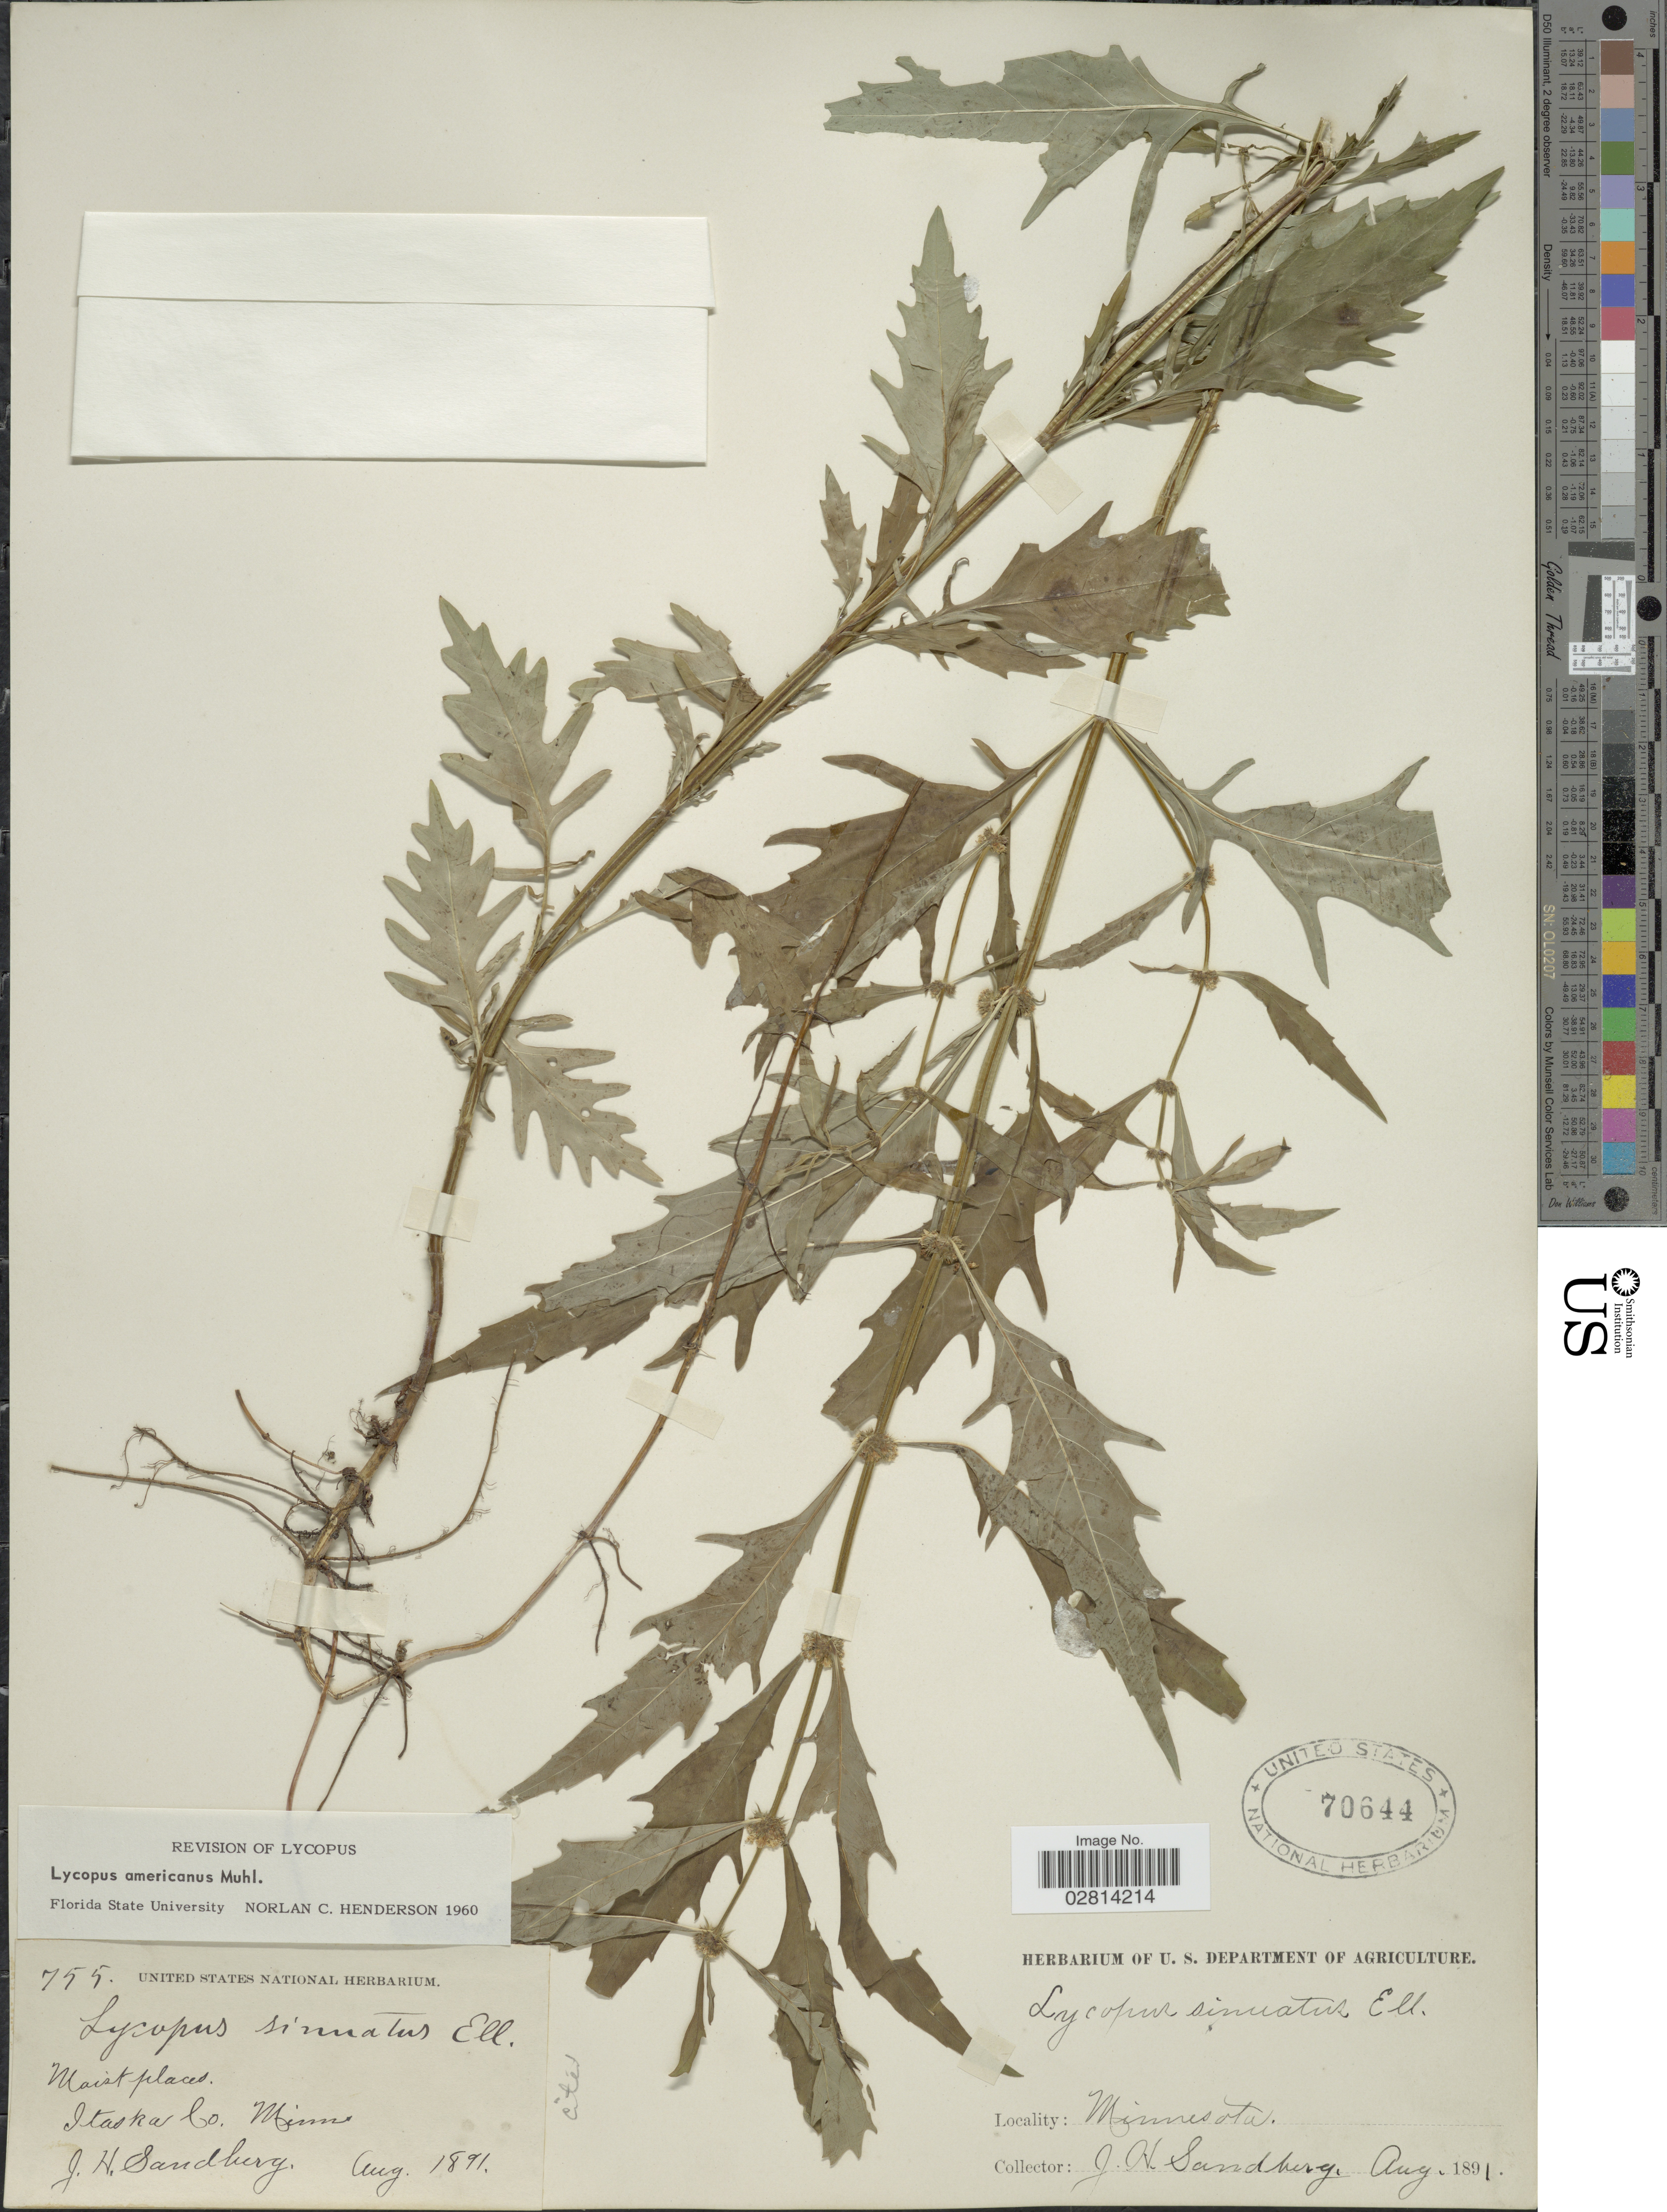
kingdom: Plantae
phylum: Tracheophyta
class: Magnoliopsida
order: Lamiales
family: Lamiaceae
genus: Lycopus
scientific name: Lycopus americanus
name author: Muhl. ex W.P.C. Barton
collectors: J. H. Sandberg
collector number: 755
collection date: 1891-08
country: United States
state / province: Minnesota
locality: Itaska Co., Minn.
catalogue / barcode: US 70644